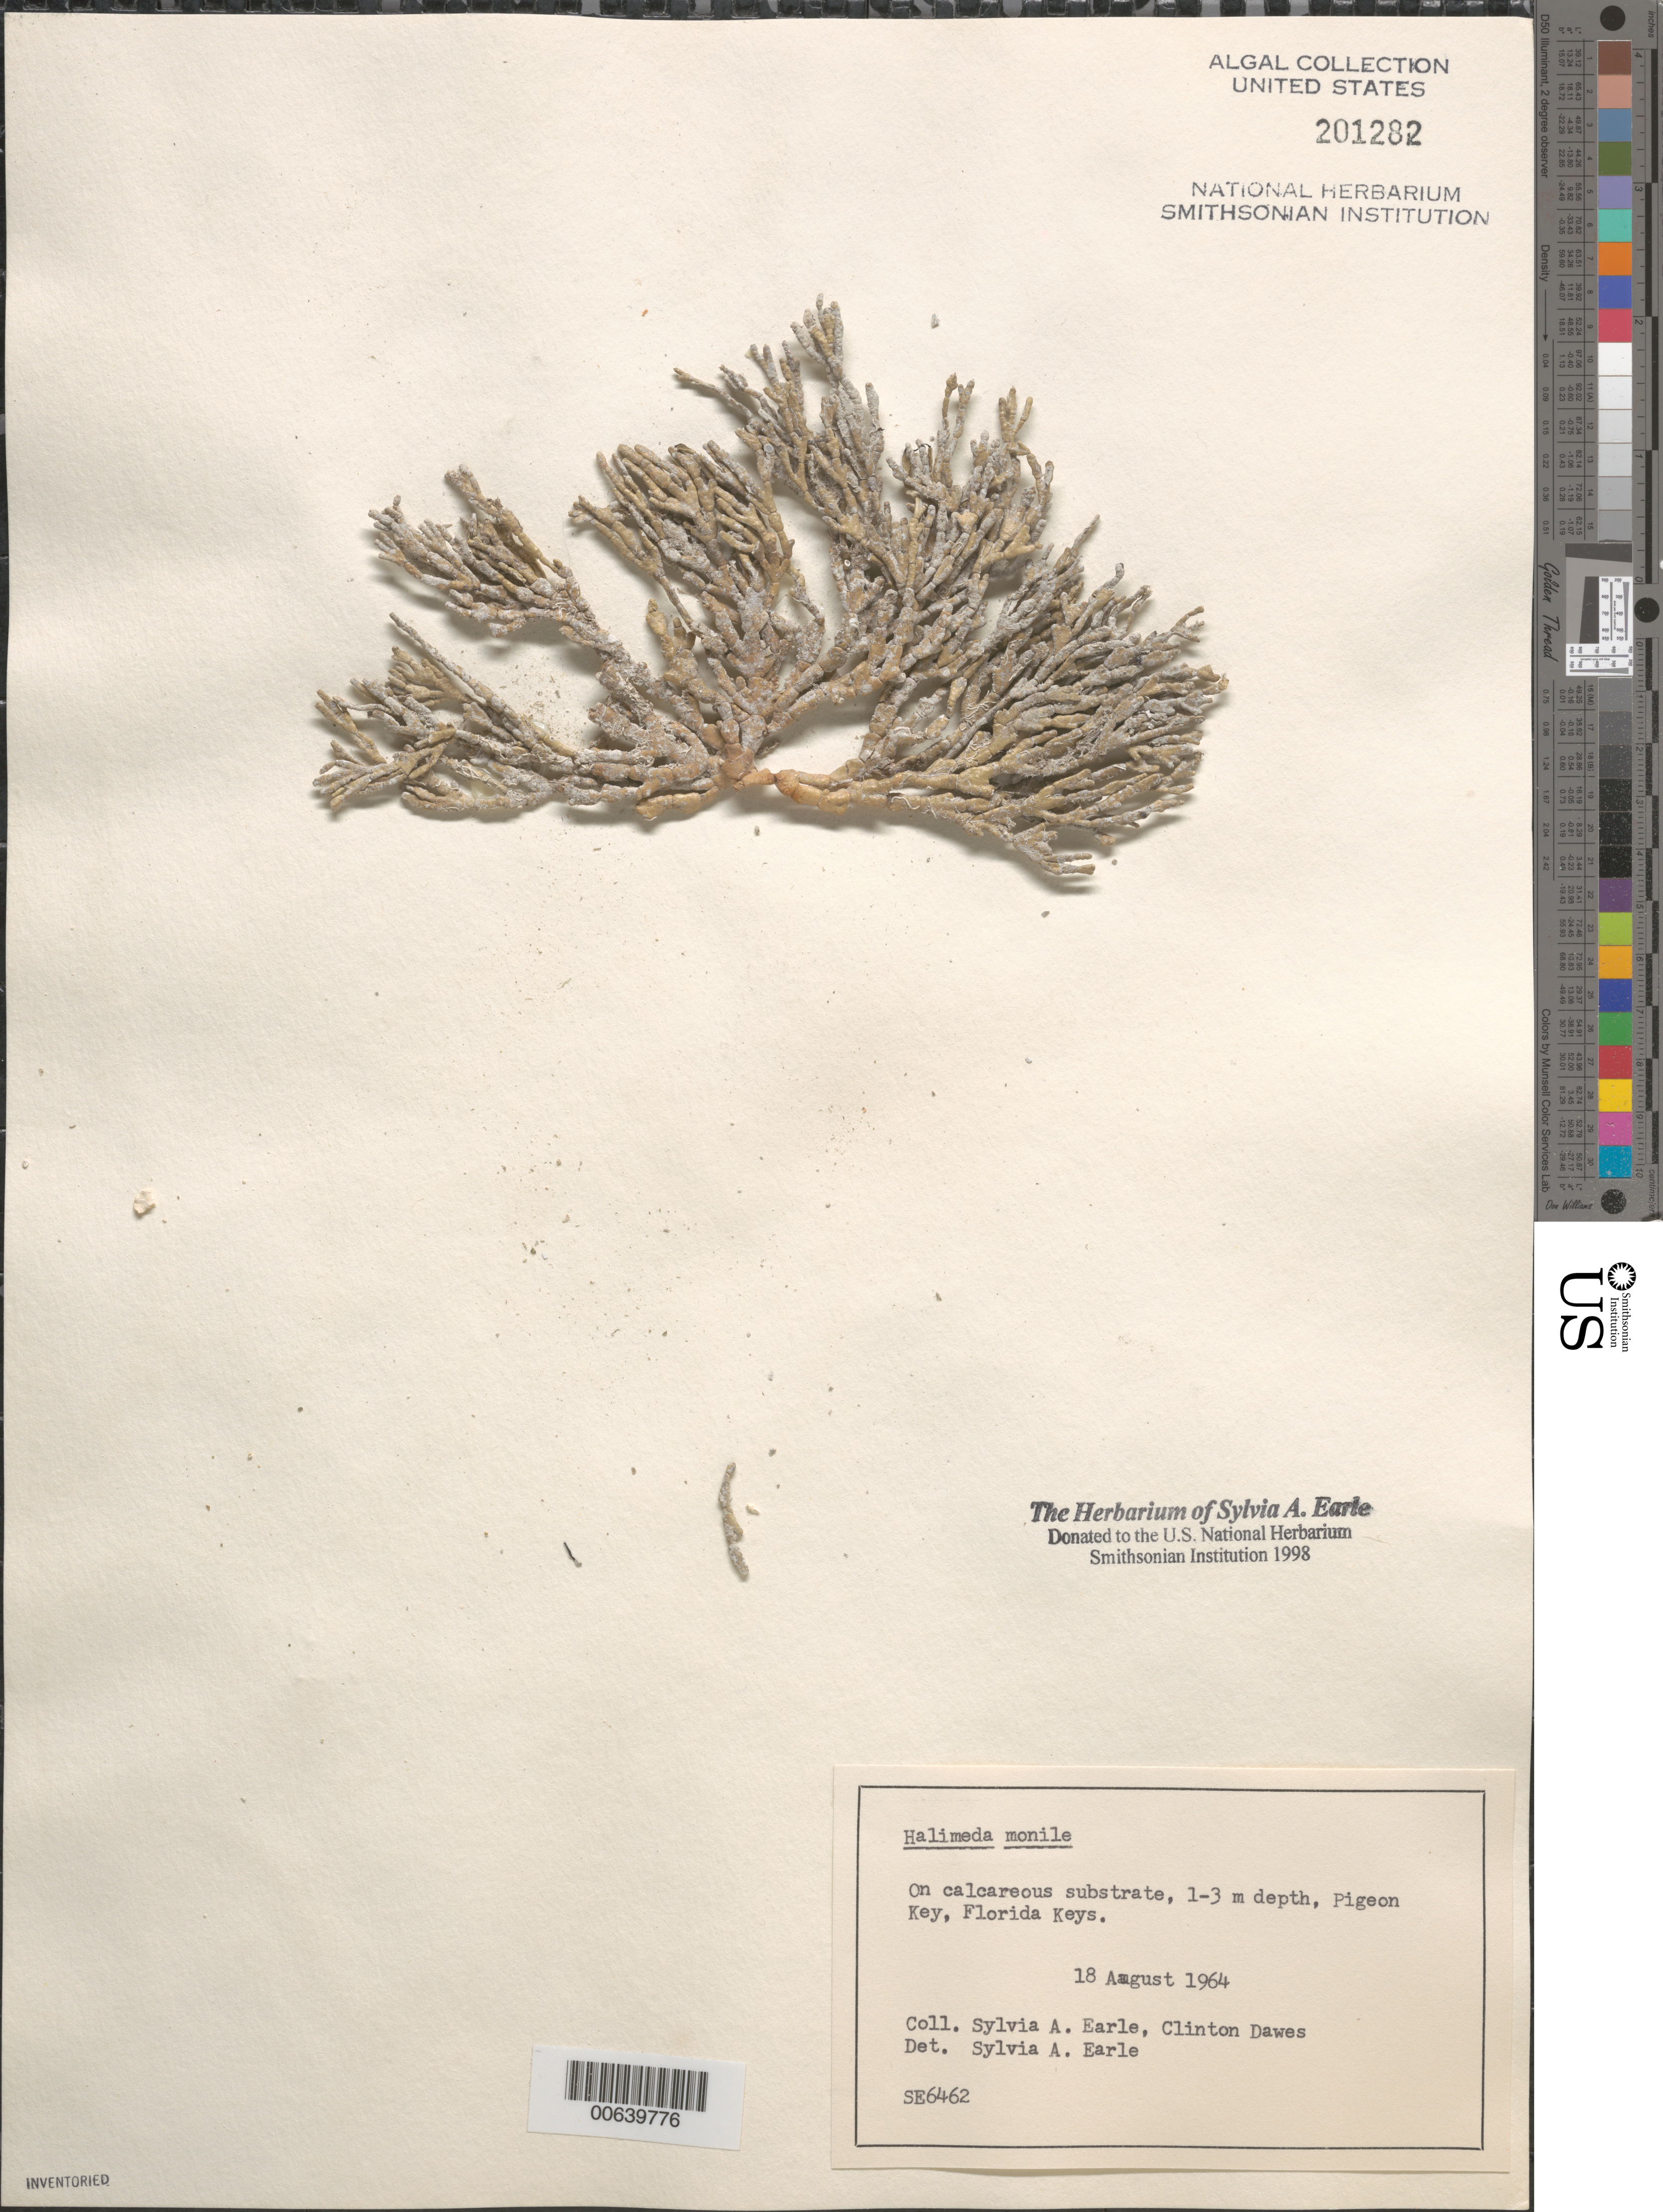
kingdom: Plantae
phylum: Chlorophyta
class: Ulvophyceae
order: Bryopsidales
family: Halimedaceae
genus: Halimeda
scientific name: Halimeda monile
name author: (J. Ellis & Sol.) J.V.Lamouroux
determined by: Earle, S. A.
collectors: S. A. Earle & C. Dawes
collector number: SE 6462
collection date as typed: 18 Aug 1964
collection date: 1964-08-18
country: United States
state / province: Florida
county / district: Monroe County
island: Pigeon Key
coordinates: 24 42.2'N, 81 9.3'W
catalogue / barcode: US 201282